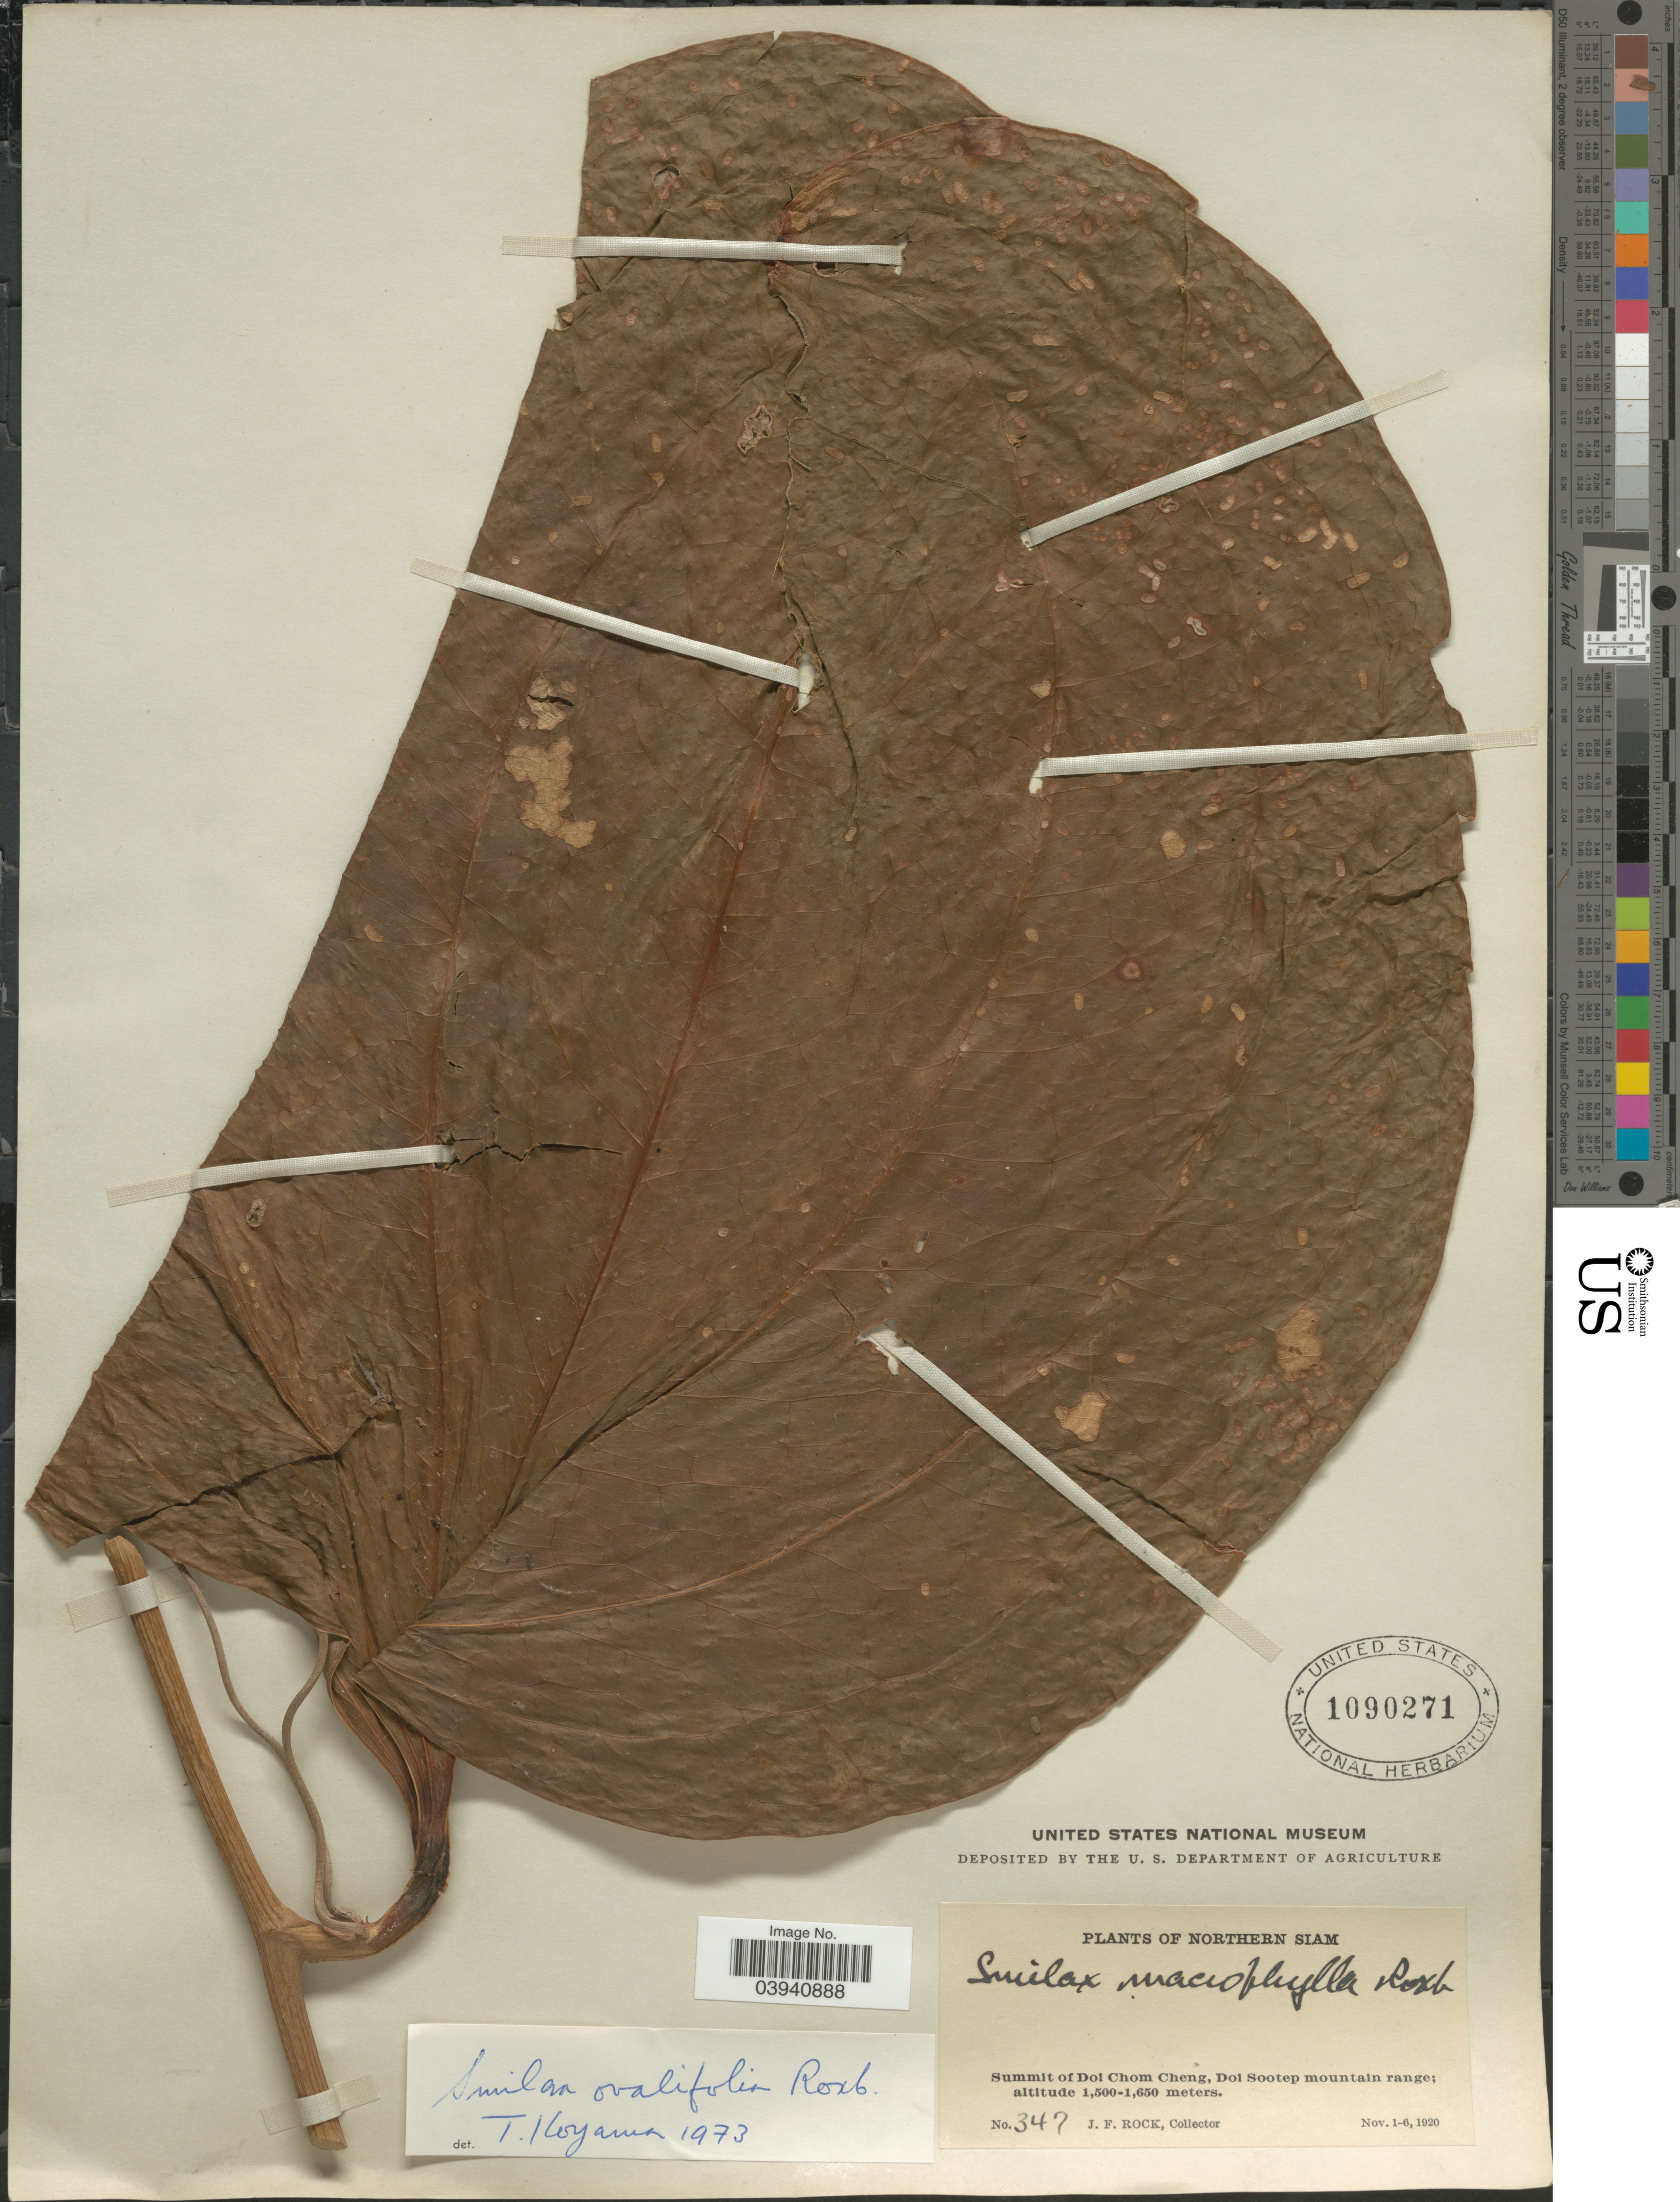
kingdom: Plantae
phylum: Tracheophyta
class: Liliopsida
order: Liliales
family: Smilacaceae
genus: Smilax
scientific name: Smilax ovalifolia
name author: Roxb. ex D. Don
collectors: J. Rock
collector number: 347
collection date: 1920-11-01/1920-11-06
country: Thailand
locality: Northern Siam. Summit of Doi Chom Cheng, Doi Sootep mountain range.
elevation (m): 1500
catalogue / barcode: US 1090271